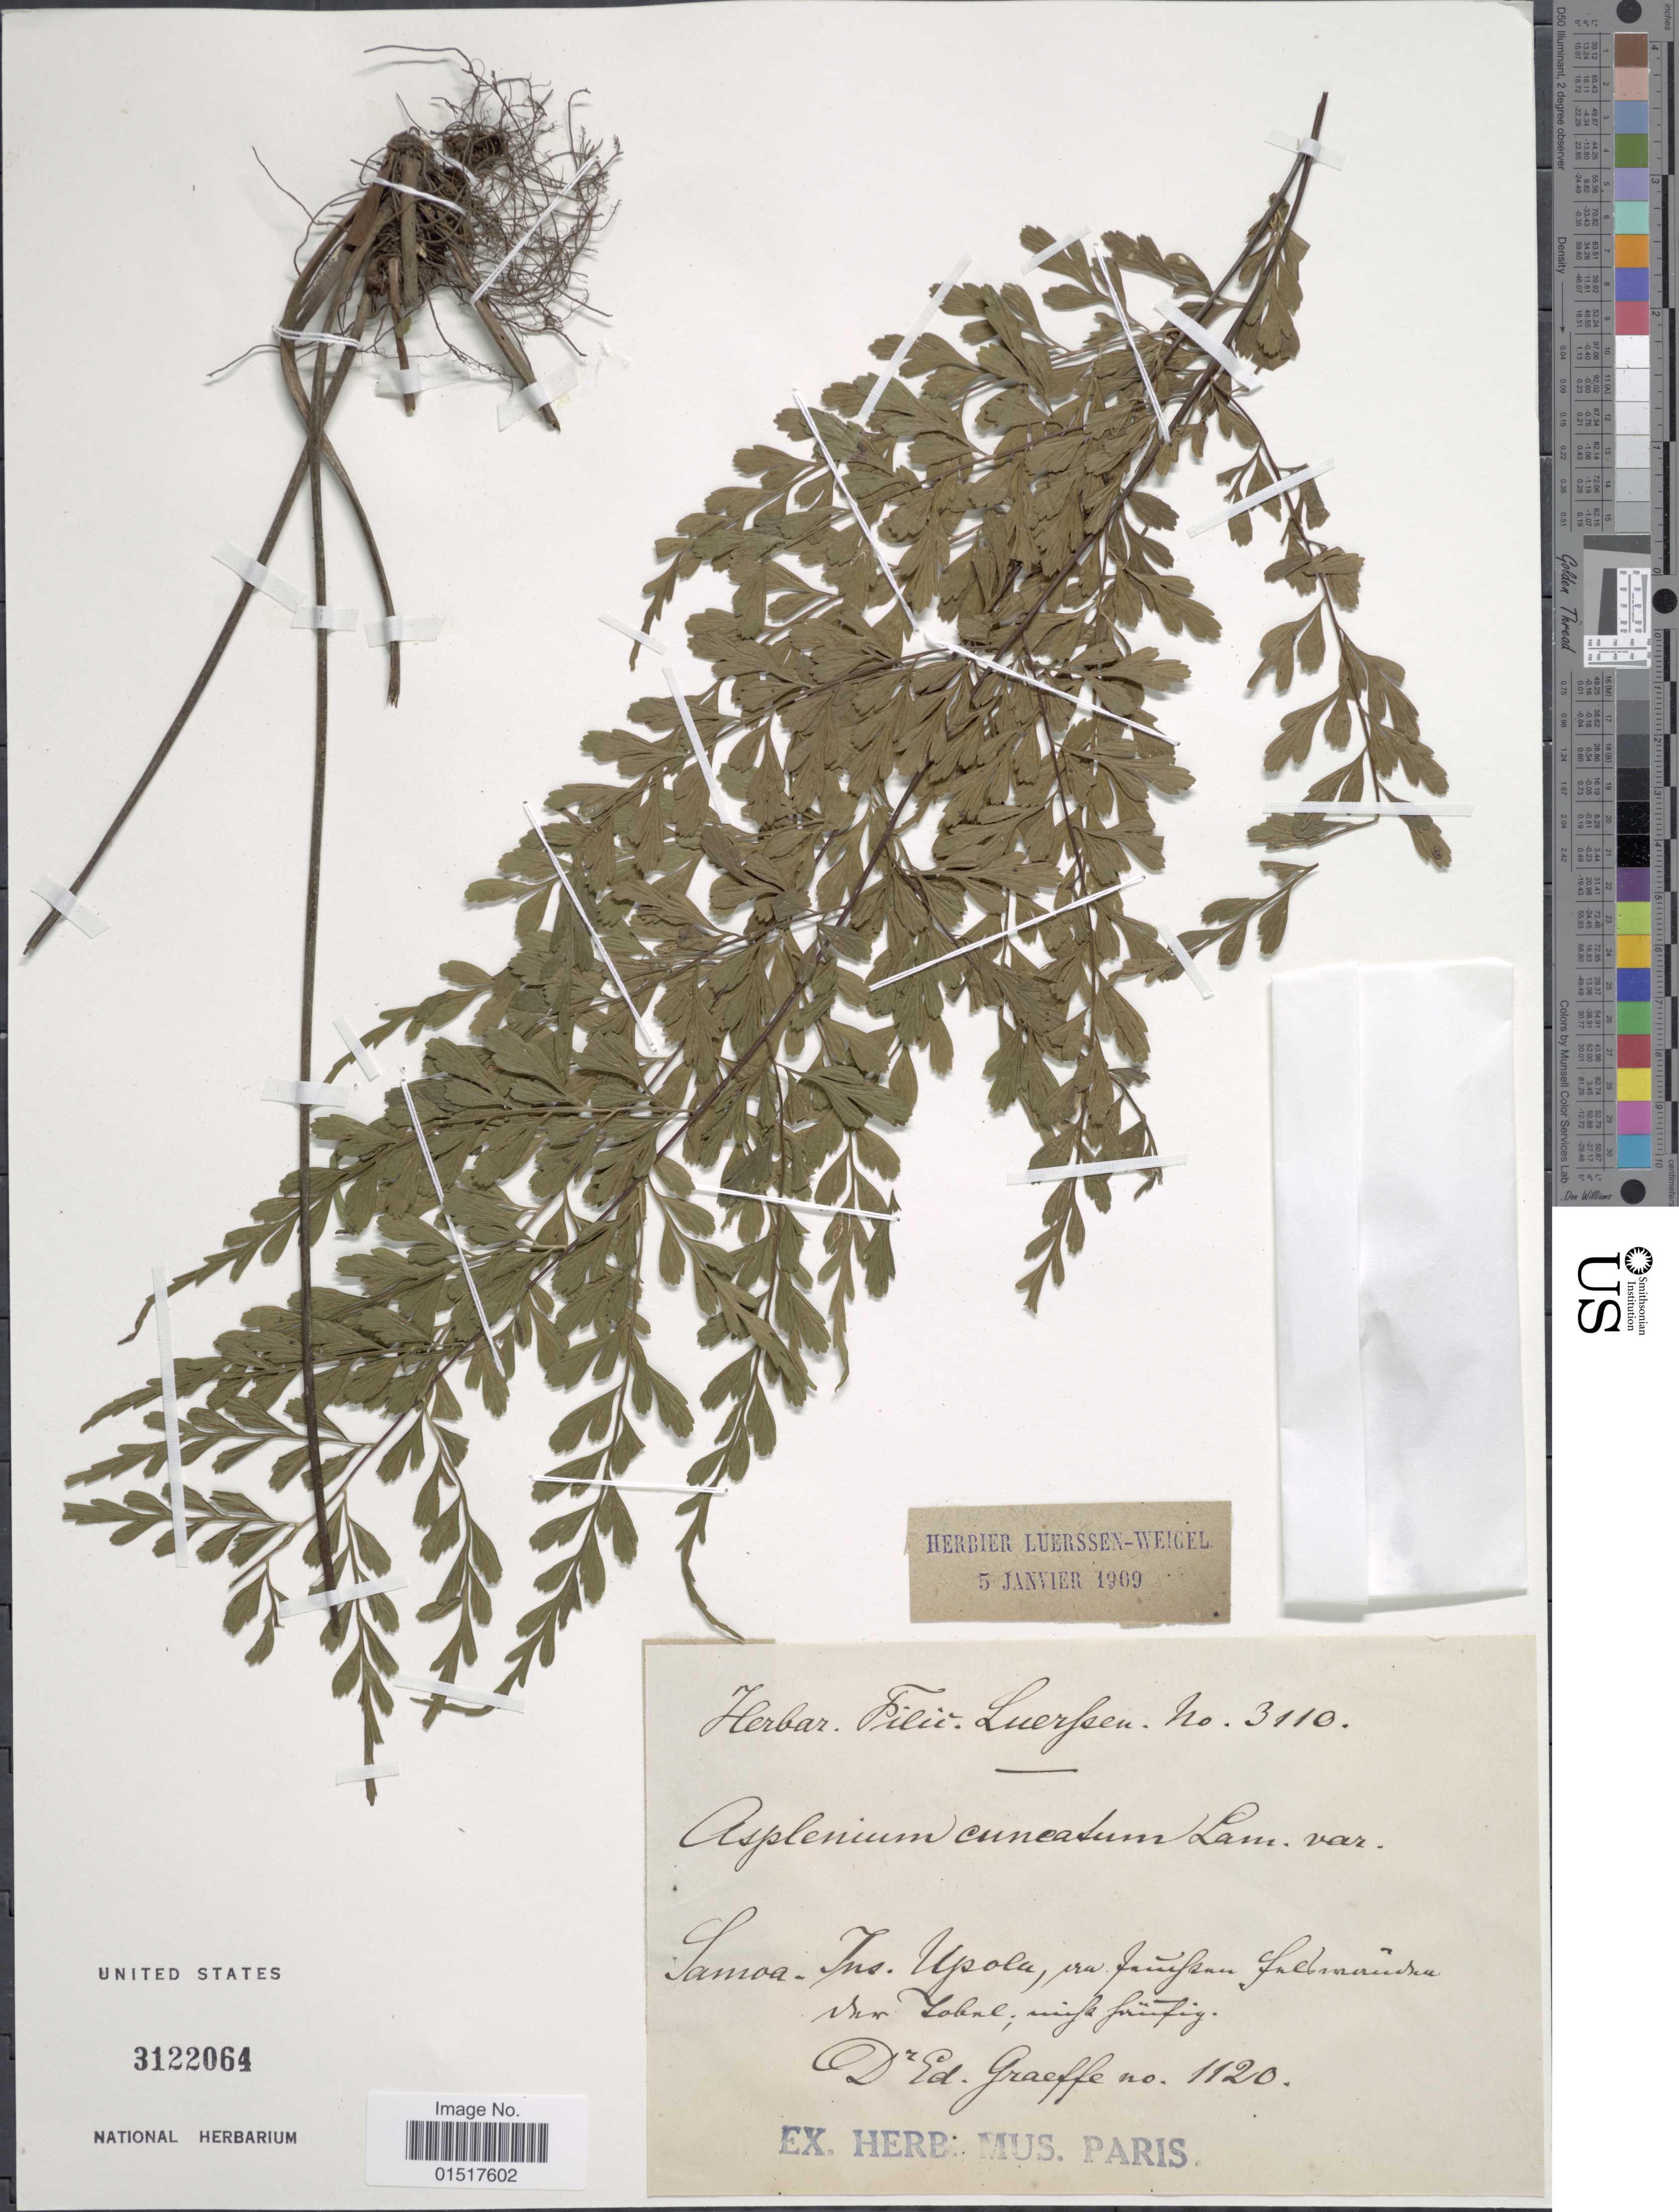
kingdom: Plantae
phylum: Tracheophyta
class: Polypodiopsida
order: Polypodiales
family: Aspleniaceae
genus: Asplenium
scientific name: Asplenium cuneatum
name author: Lam.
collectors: E. Graeffe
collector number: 1120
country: Samoa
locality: Samoa-Ins. Upolu, [illegible text].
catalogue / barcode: US 3122064